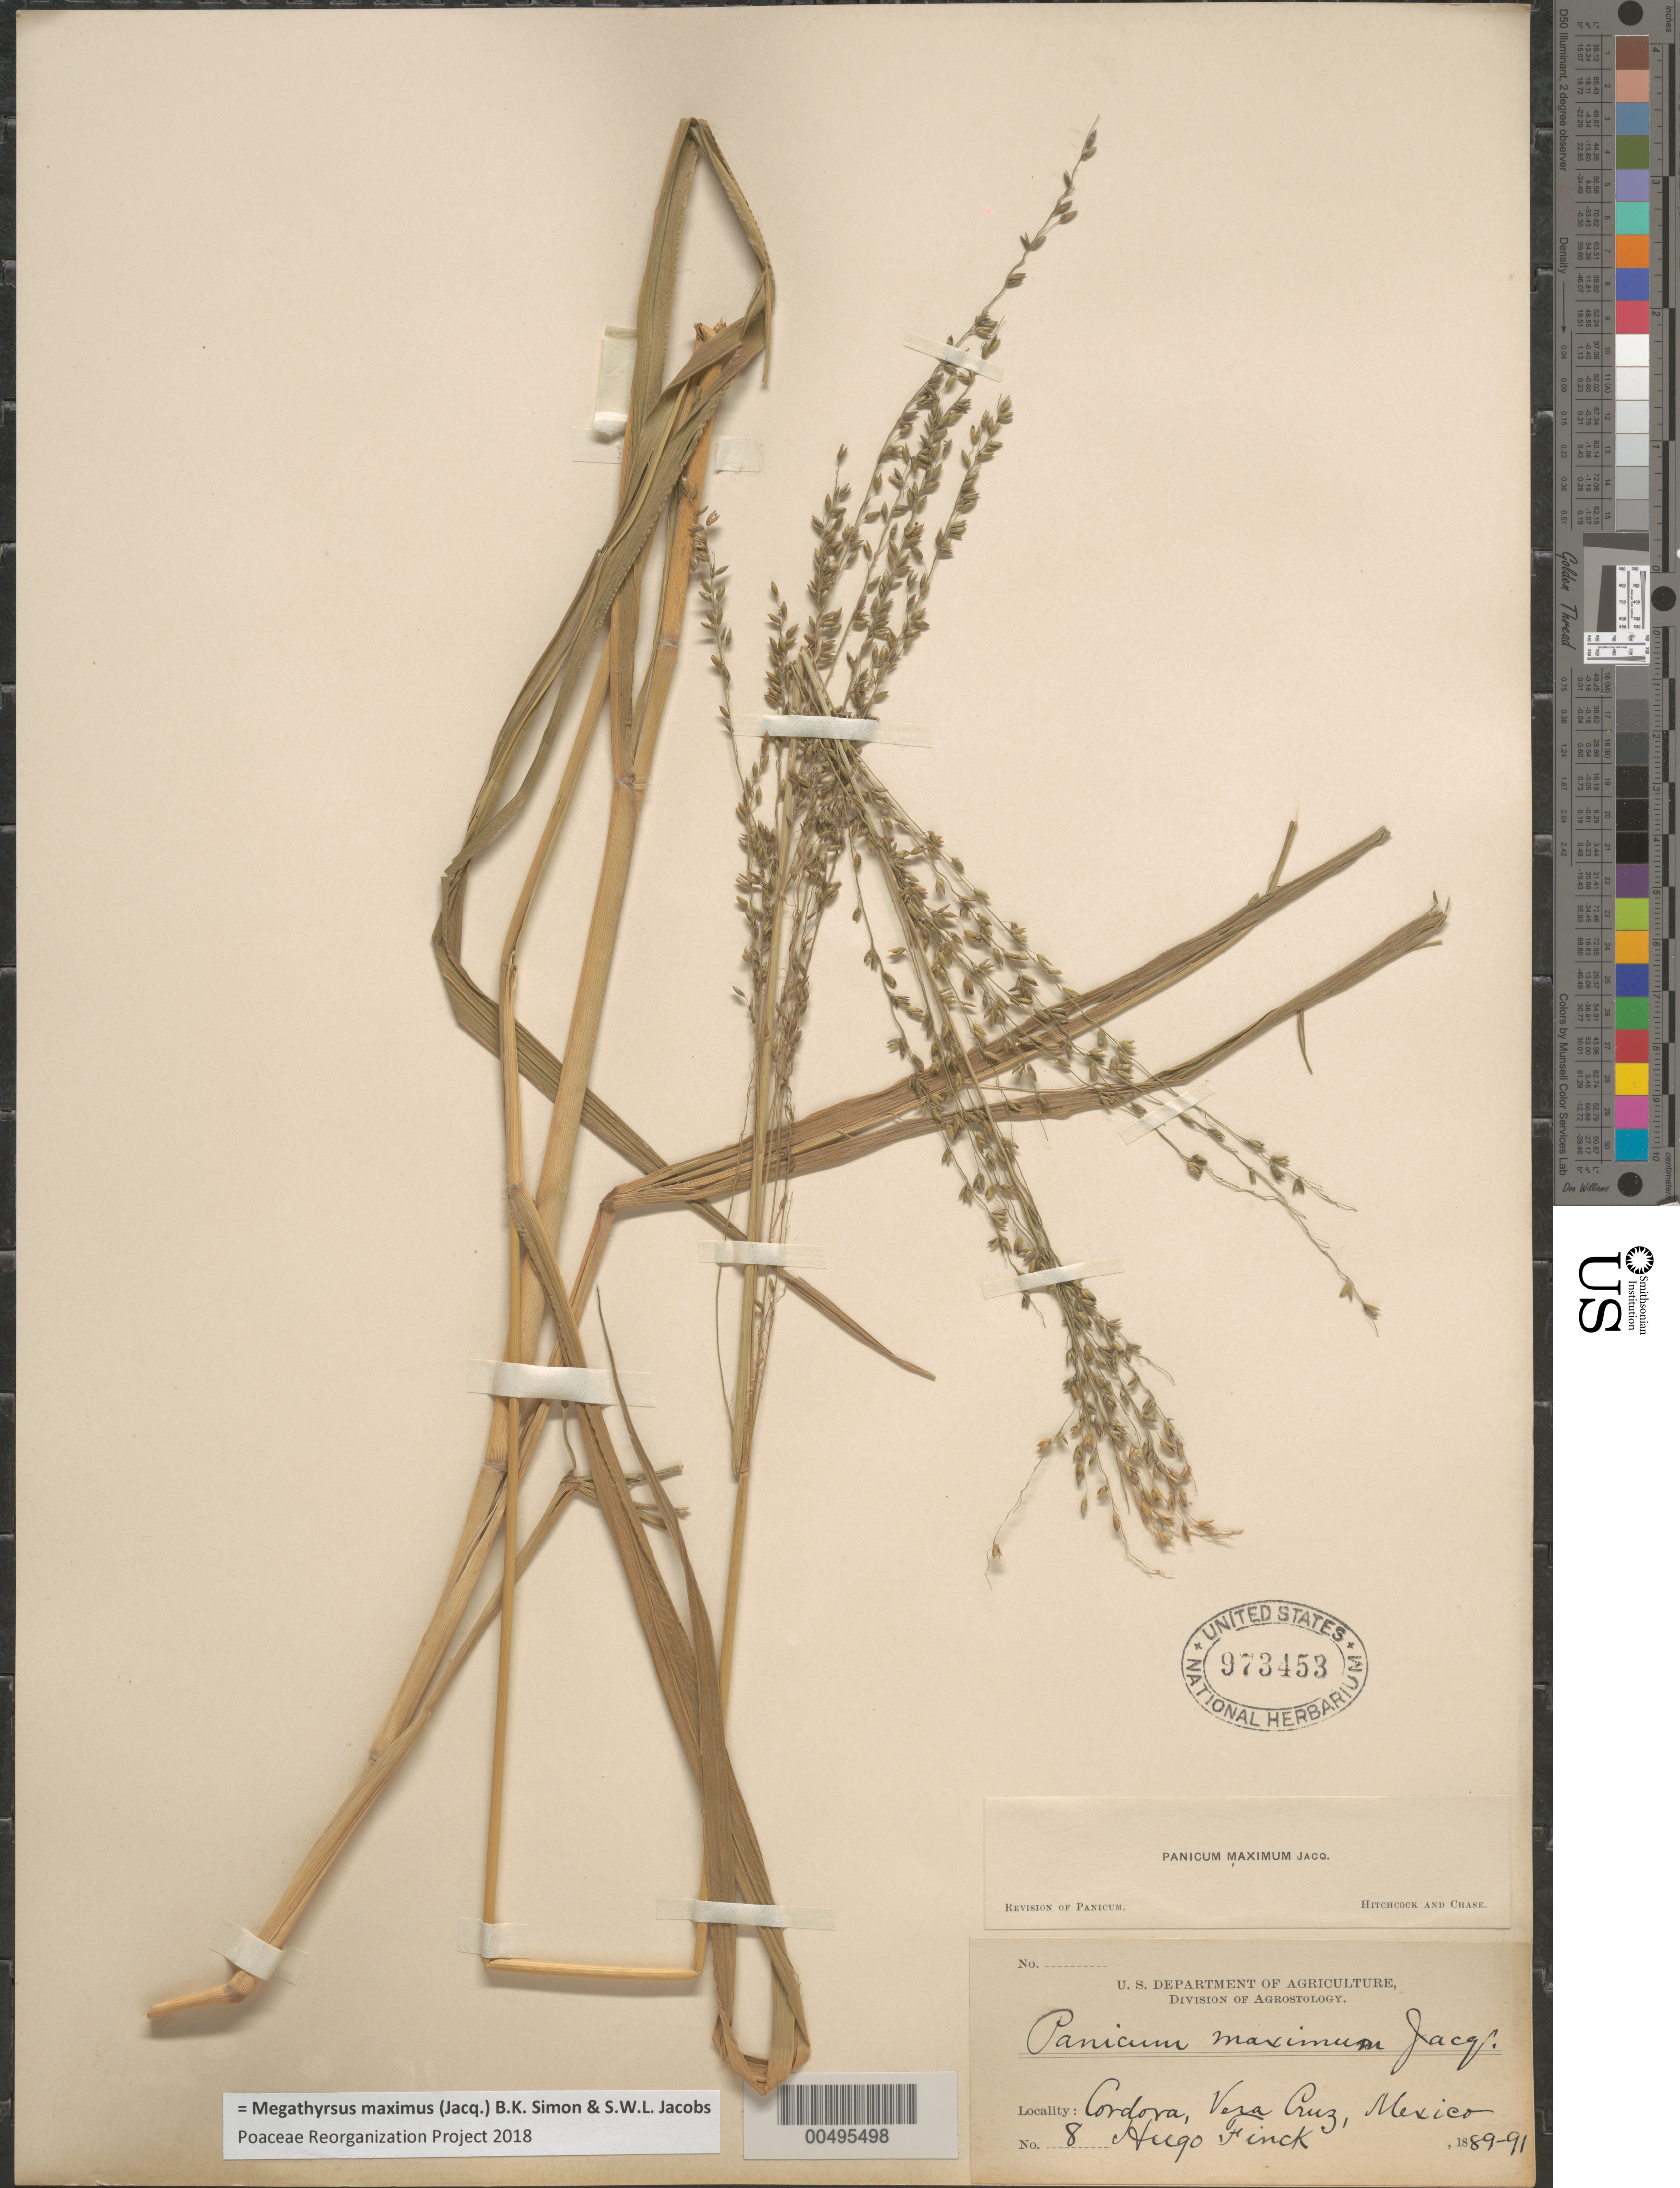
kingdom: Plantae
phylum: Tracheophyta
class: Liliopsida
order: Poales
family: Poaceae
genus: Megathyrsus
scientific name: Megathyrsus maximus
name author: (Jacq.) B.K. Simon & S.W.L. Jacobs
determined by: Poaceae Reorganization Project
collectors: H. Finck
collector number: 8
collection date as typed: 1889 to 1891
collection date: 1889/1891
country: Mexico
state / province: Veracruz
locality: Cordova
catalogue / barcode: US 973453